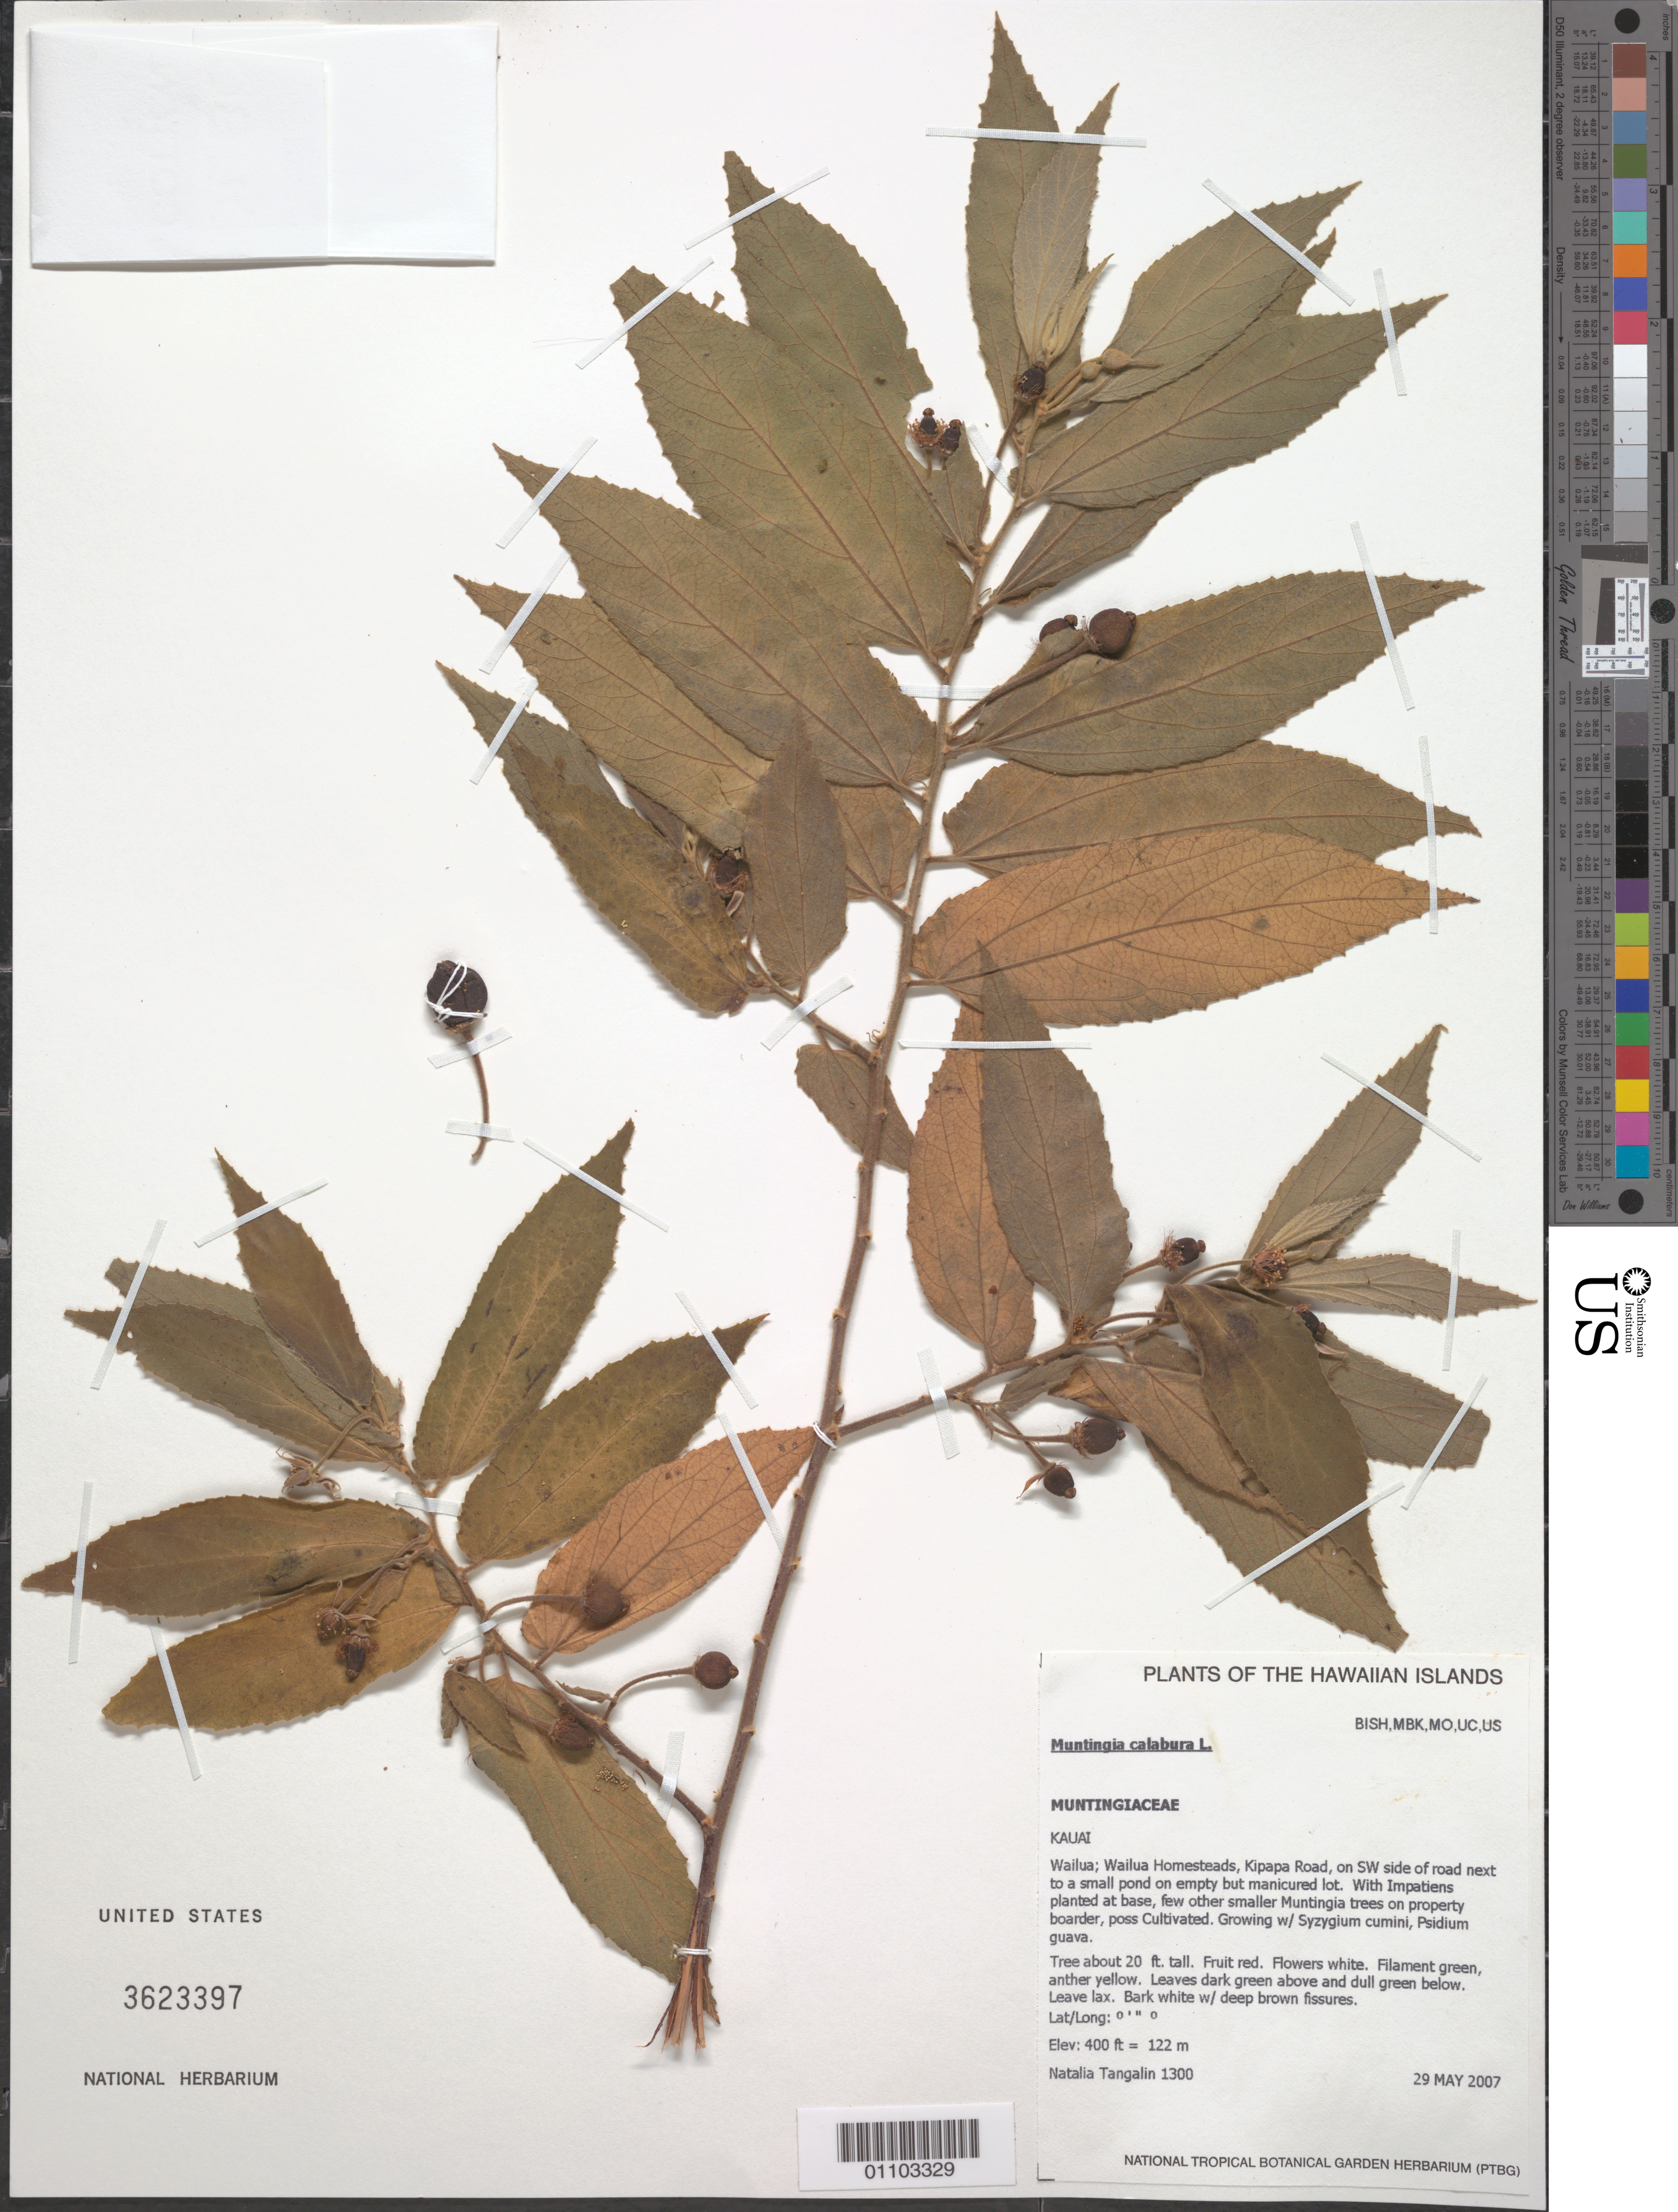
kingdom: Plantae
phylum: Tracheophyta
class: Magnoliopsida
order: Malvales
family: Muntingiaceae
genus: Muntingia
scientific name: Muntingia calabura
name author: L.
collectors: N. Tangalin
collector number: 1300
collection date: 2007-05-29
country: United States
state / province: Hawaii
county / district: Kauai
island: Kaua'i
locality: Wailua, Wailua Homesteads, Kipapa Road on SW side of road next to a small pond on empty but manicured lot.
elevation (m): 122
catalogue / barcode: US 3623397